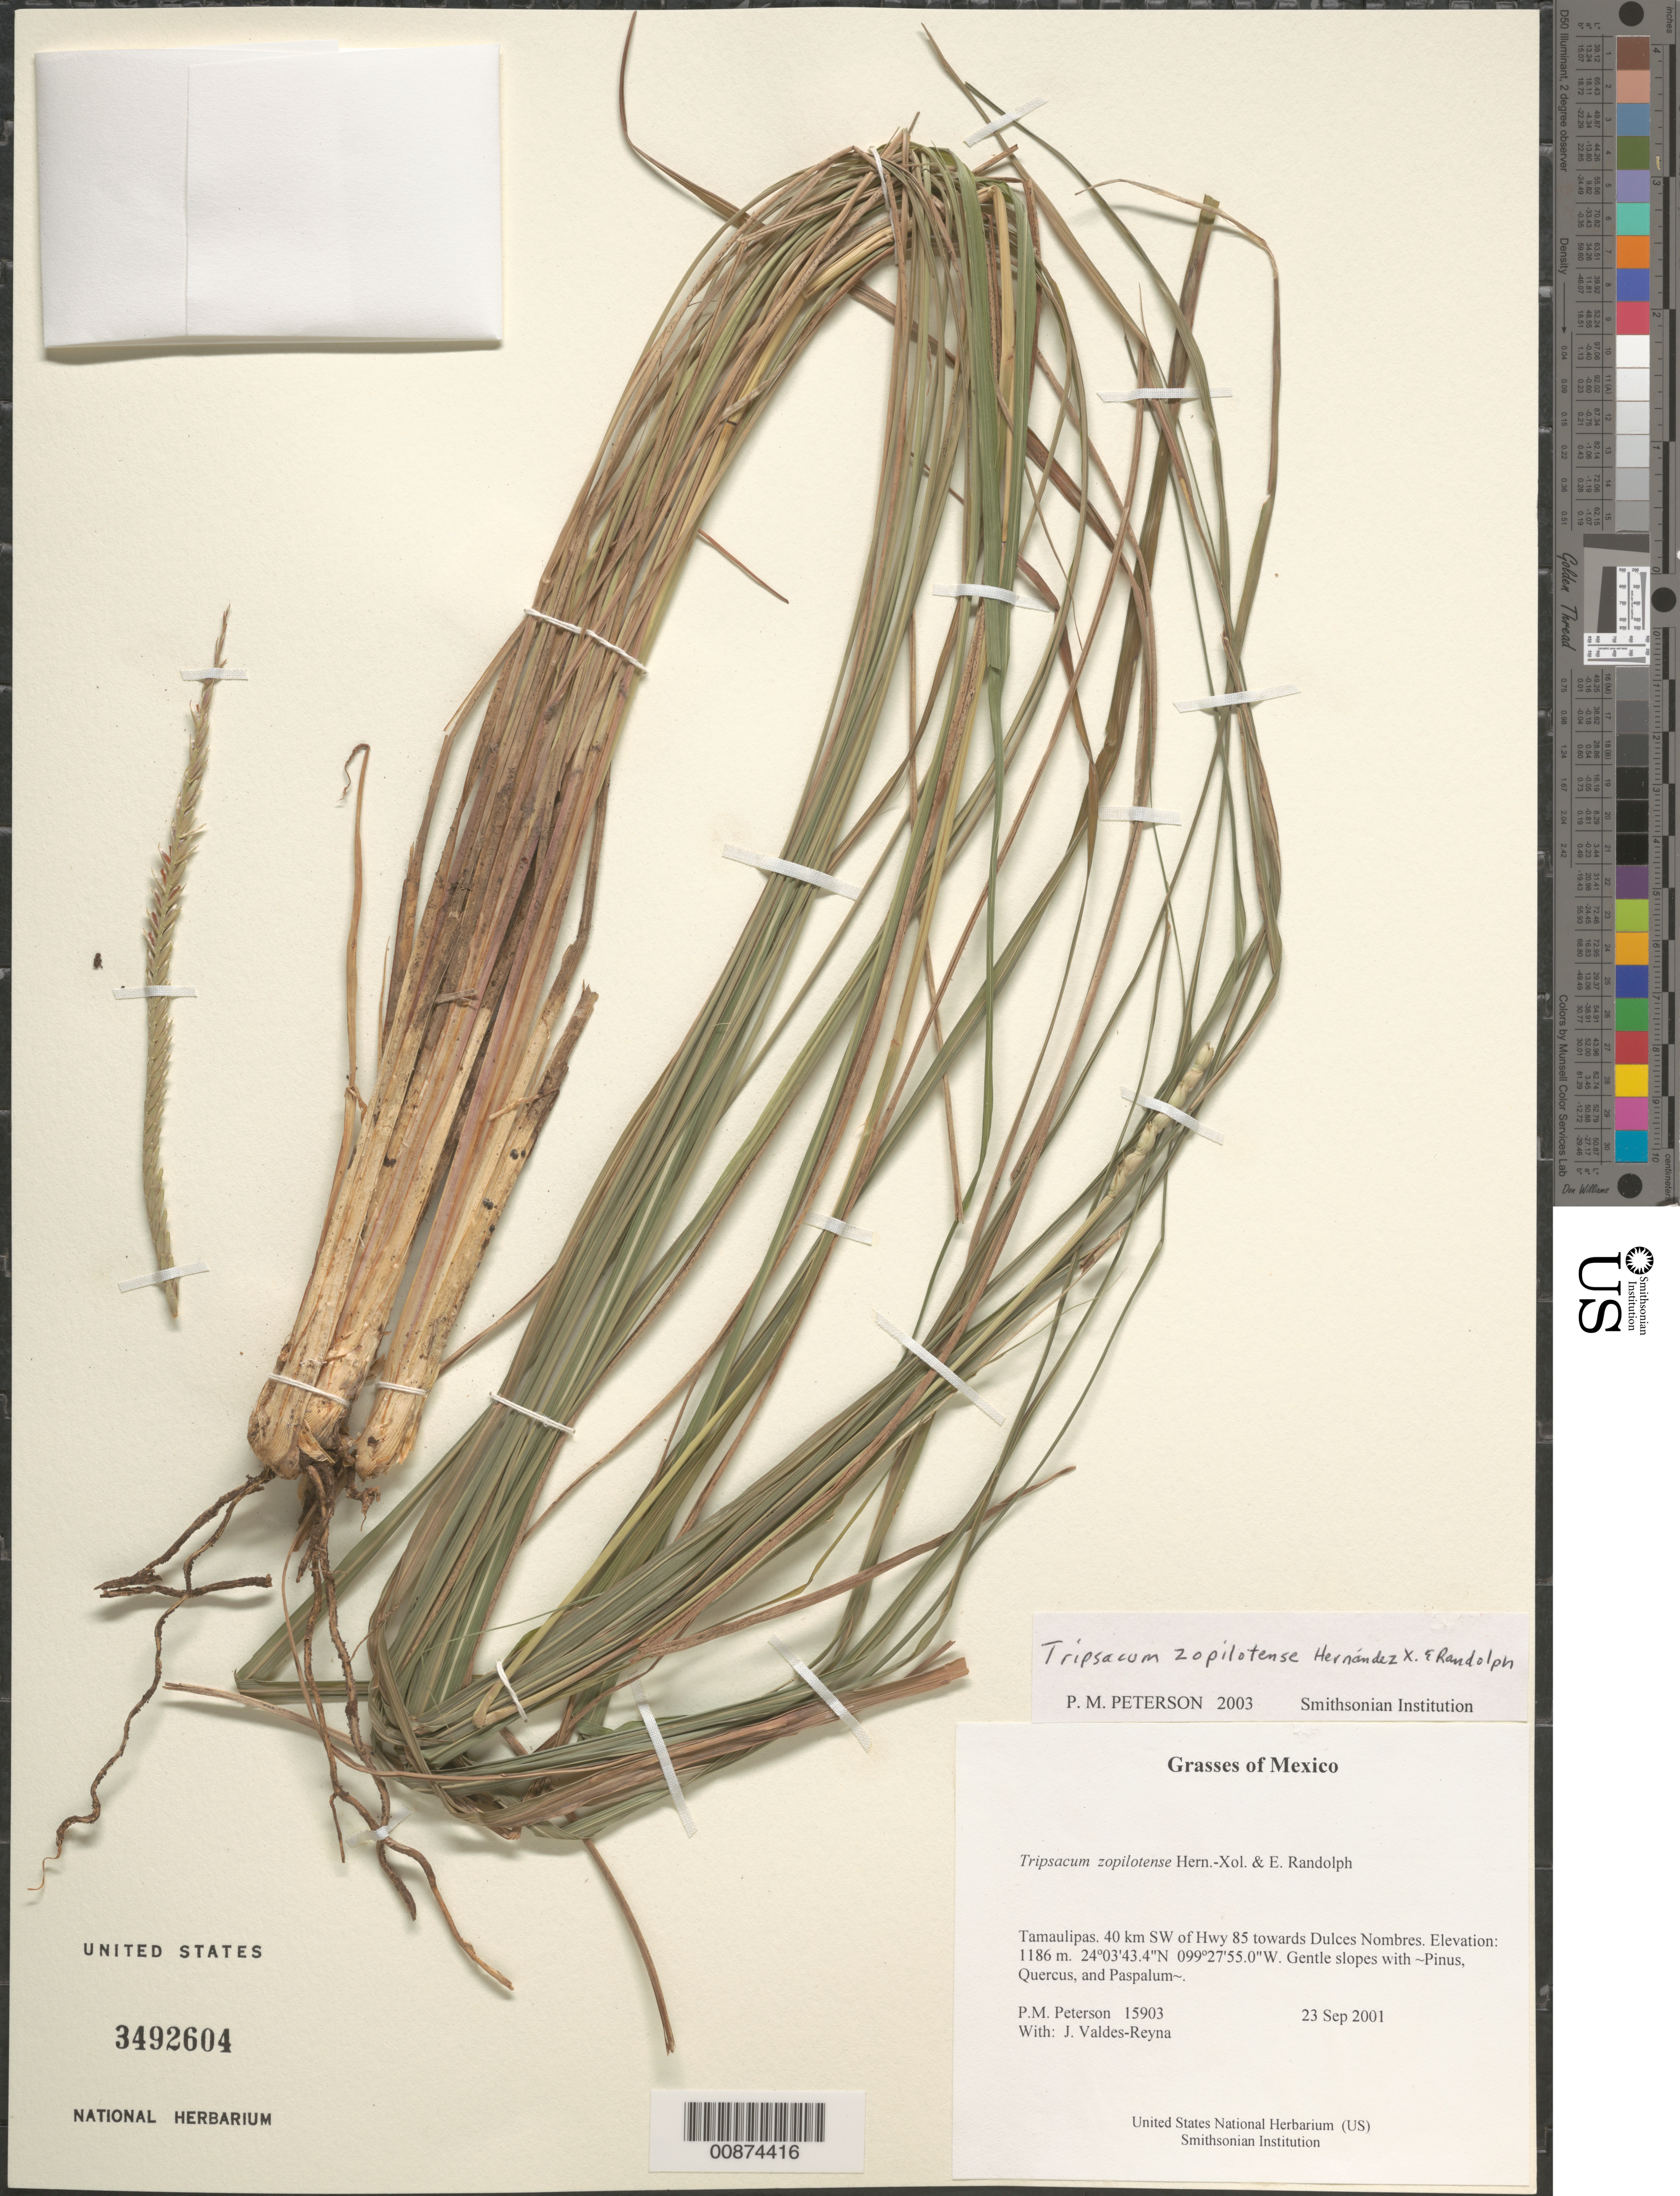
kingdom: Plantae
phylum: Tracheophyta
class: Liliopsida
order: Poales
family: Poaceae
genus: Tripsacum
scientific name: Tripsacum zapolitense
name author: Hern.-Xol. & Randolph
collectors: P. M. Peterson & J. Valdés-Reyna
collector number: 15903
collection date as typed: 23 Sep 2001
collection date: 2001-09-23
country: Mexico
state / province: Tamaulipas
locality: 40 km SW of Hwy 85 towards Dulces Nombres.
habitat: Gentle slopes with ~Pinus, Quercus, and Paspalum~.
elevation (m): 1186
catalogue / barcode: US 3492604